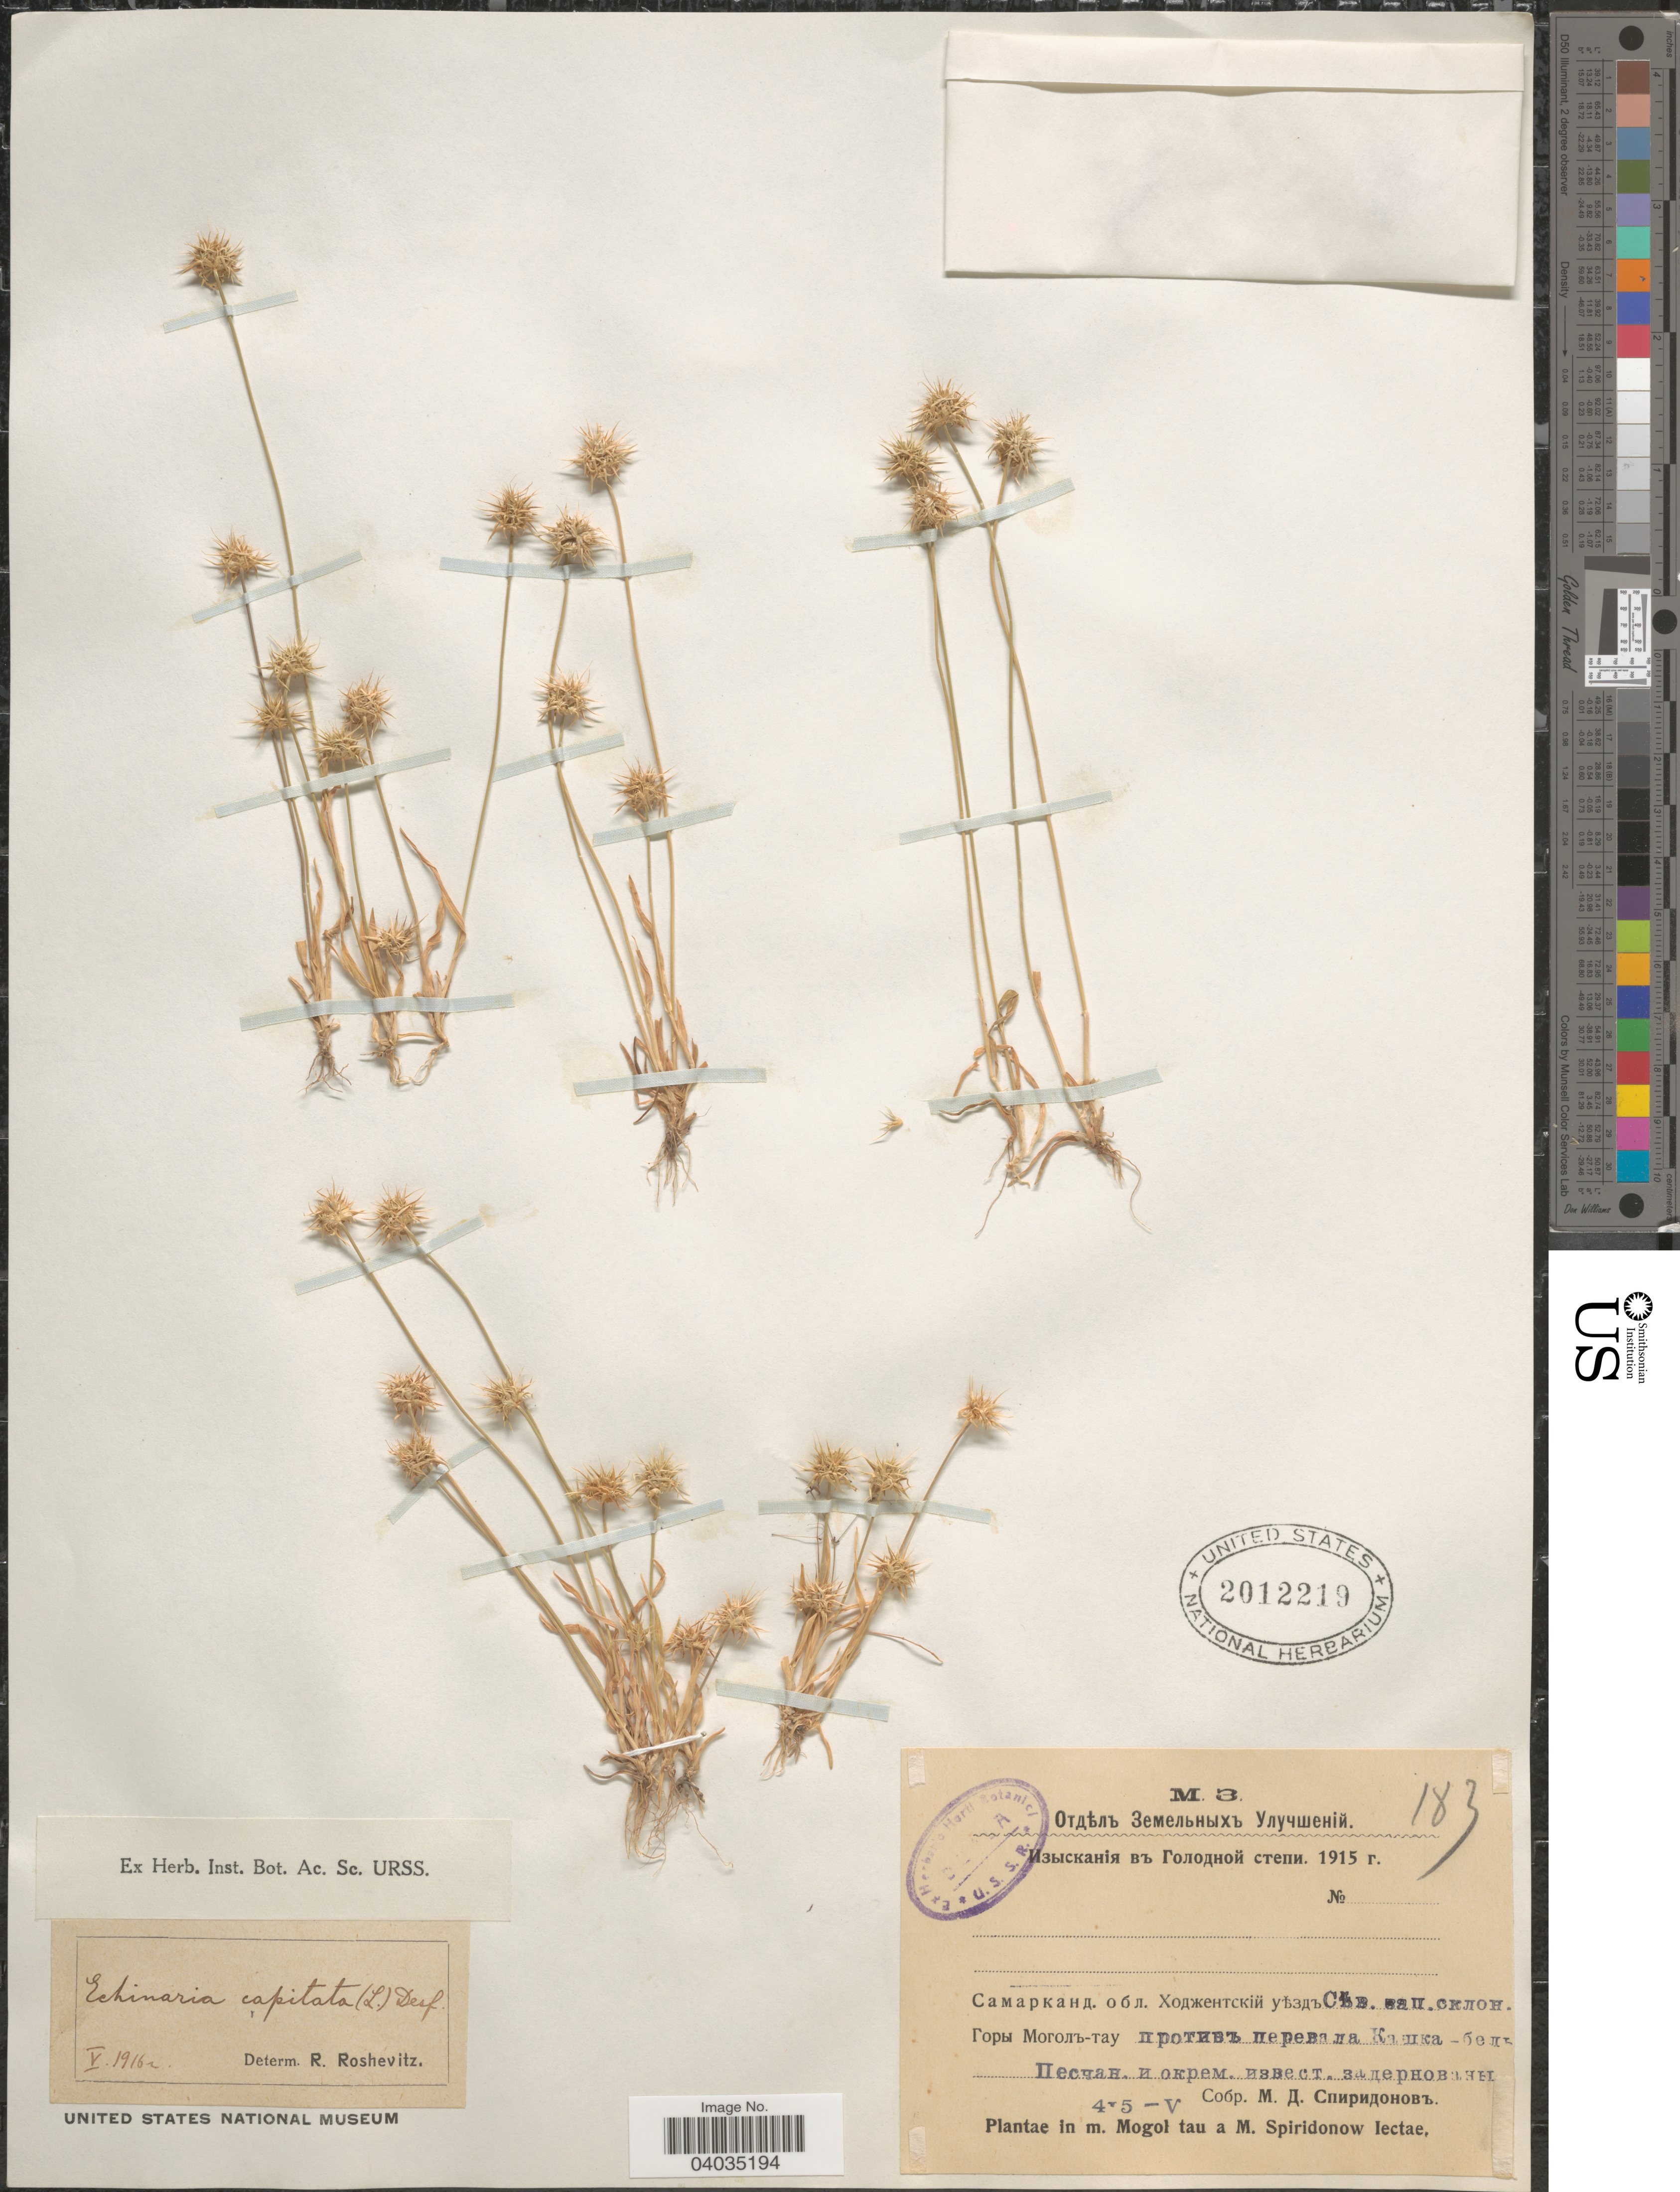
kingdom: Plantae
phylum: Tracheophyta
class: Liliopsida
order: Poales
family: Poaceae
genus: Echinaria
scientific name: Echinaria capitata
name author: (L.) Desf.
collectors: M. Spiridonov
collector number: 183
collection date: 1915-05-04/1915-05-05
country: Tajikistan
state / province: Sughd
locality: Mogoltau Mts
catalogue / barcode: US 2012219